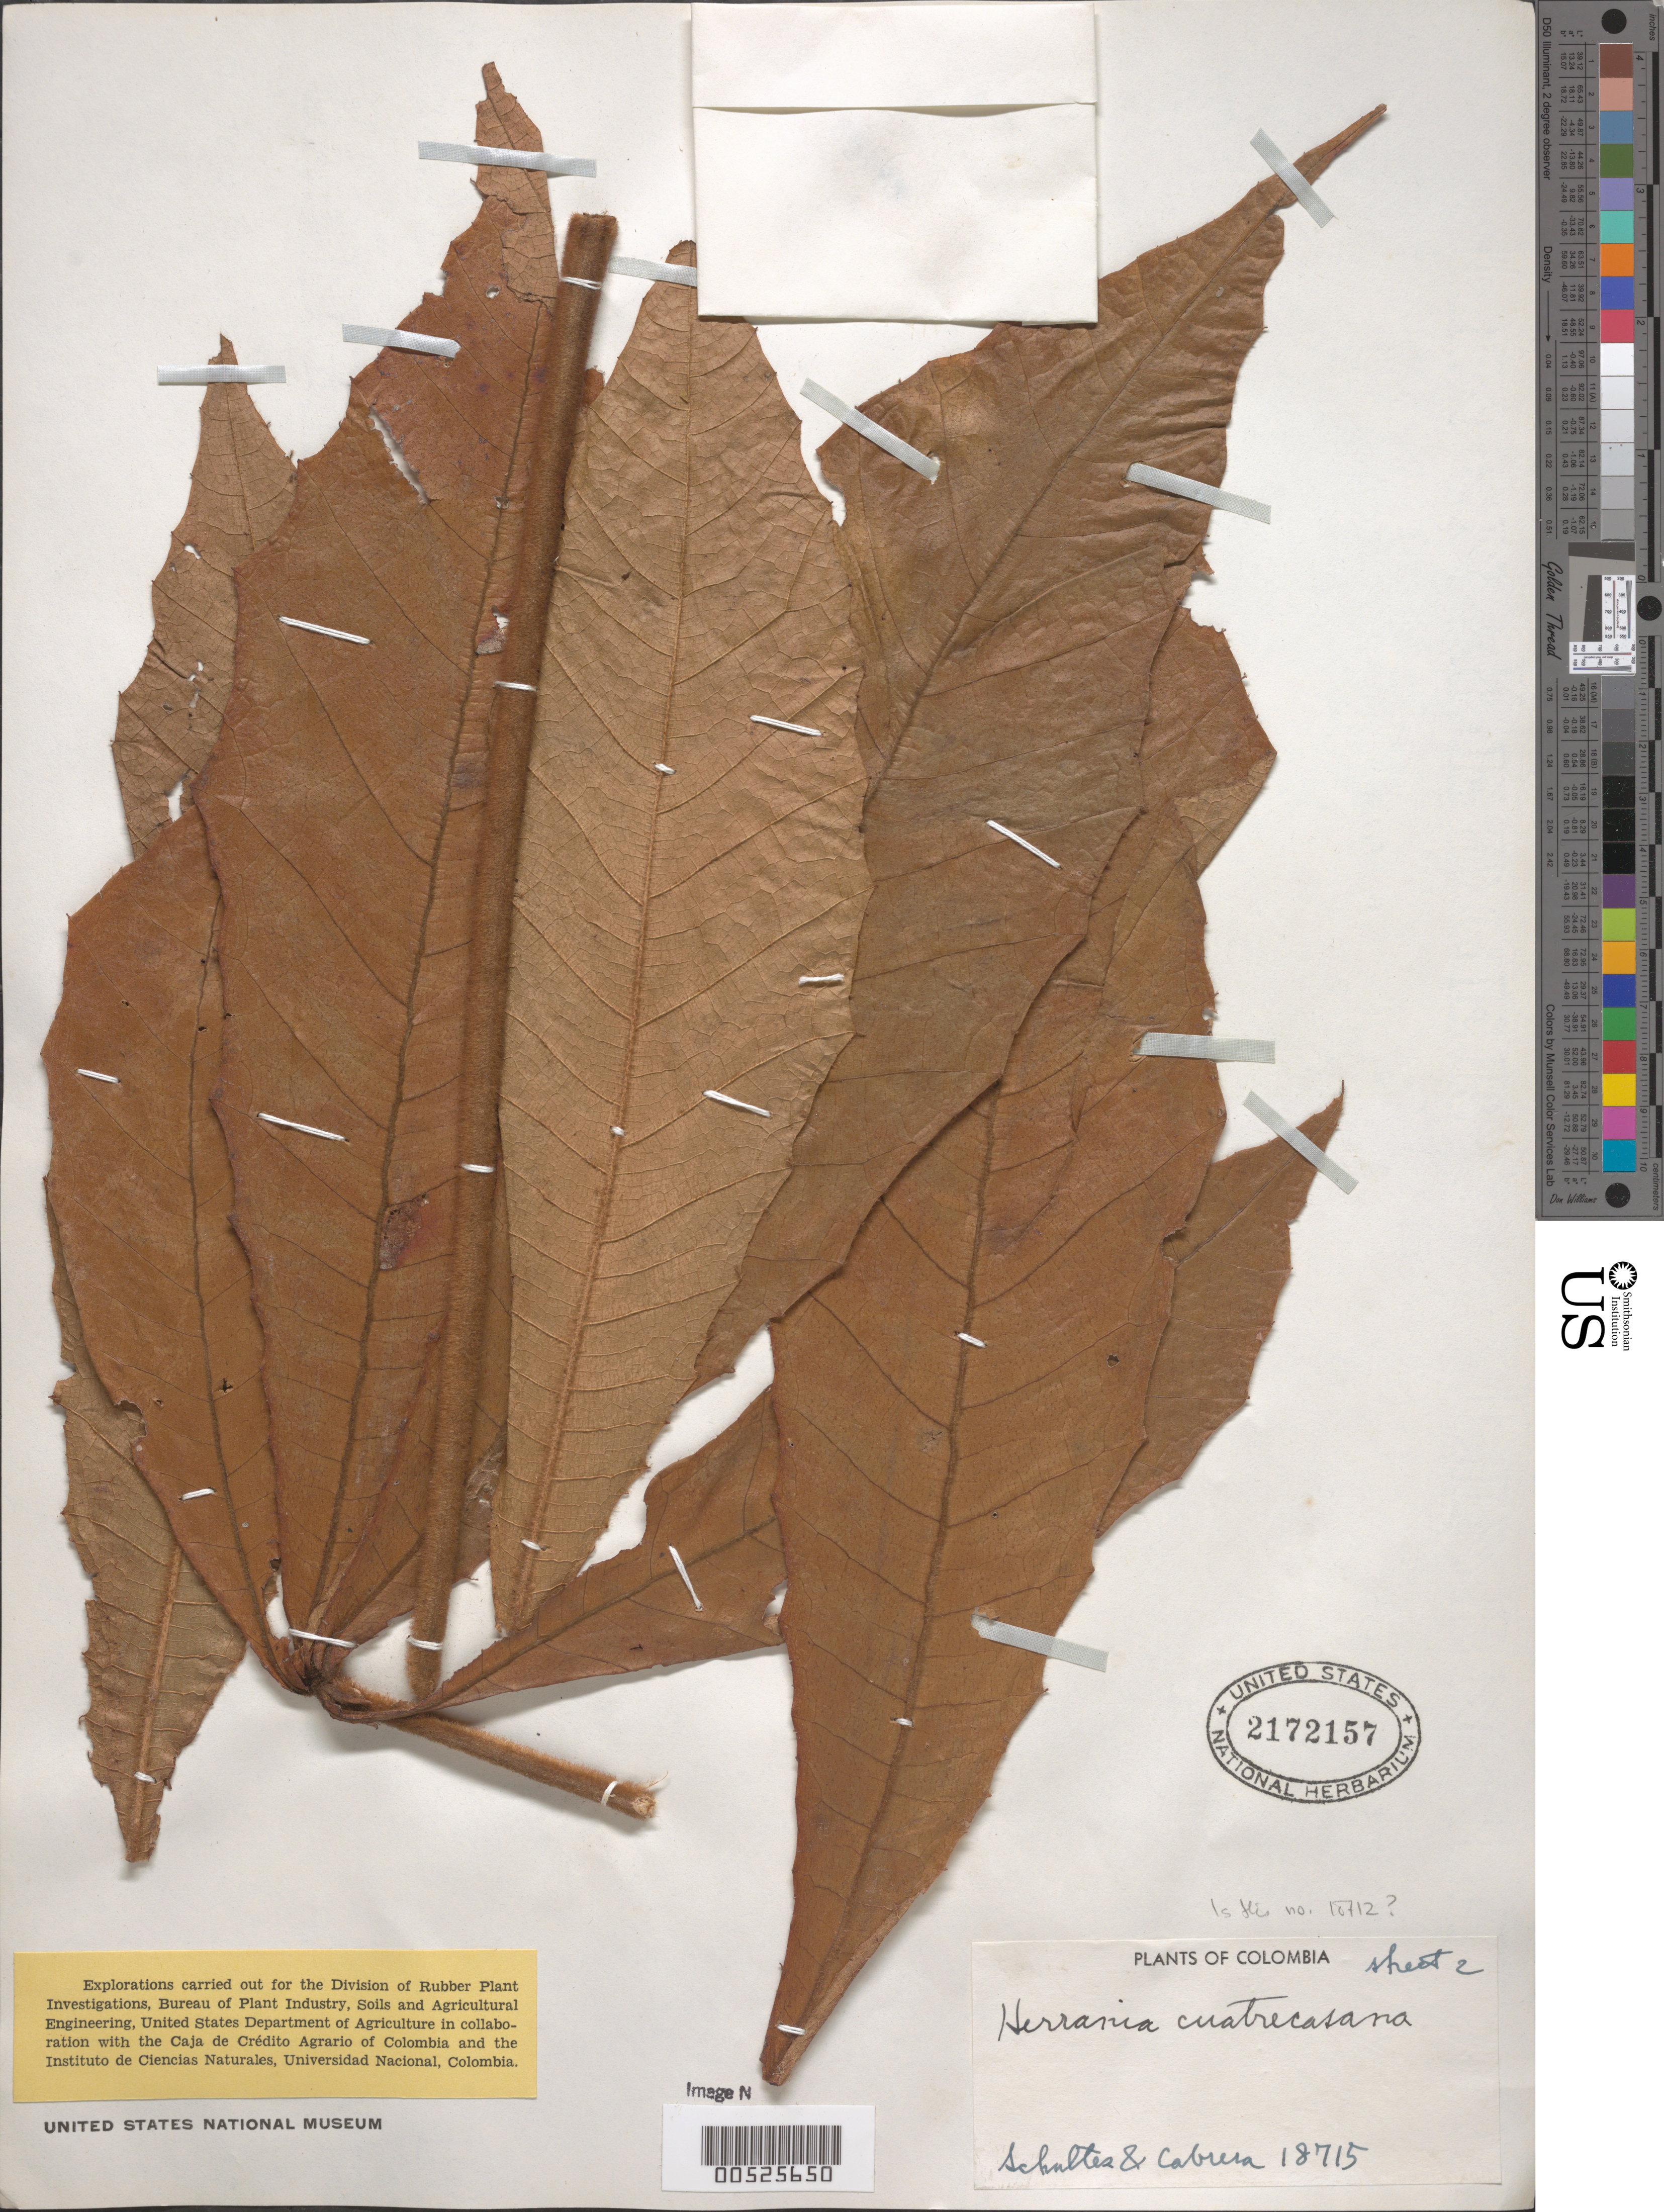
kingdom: Plantae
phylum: Tracheophyta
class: Magnoliopsida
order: Malvales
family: Malvaceae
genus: Herrania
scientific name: Herrania cuatrecasana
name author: García-Barr.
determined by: Schultes, R. E.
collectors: R. E. Schultes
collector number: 18715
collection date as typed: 17 Mar 1953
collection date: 1953-03-17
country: Colombia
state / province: Putumayo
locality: Río Caquetá: Puerto Limón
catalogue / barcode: US 2172157